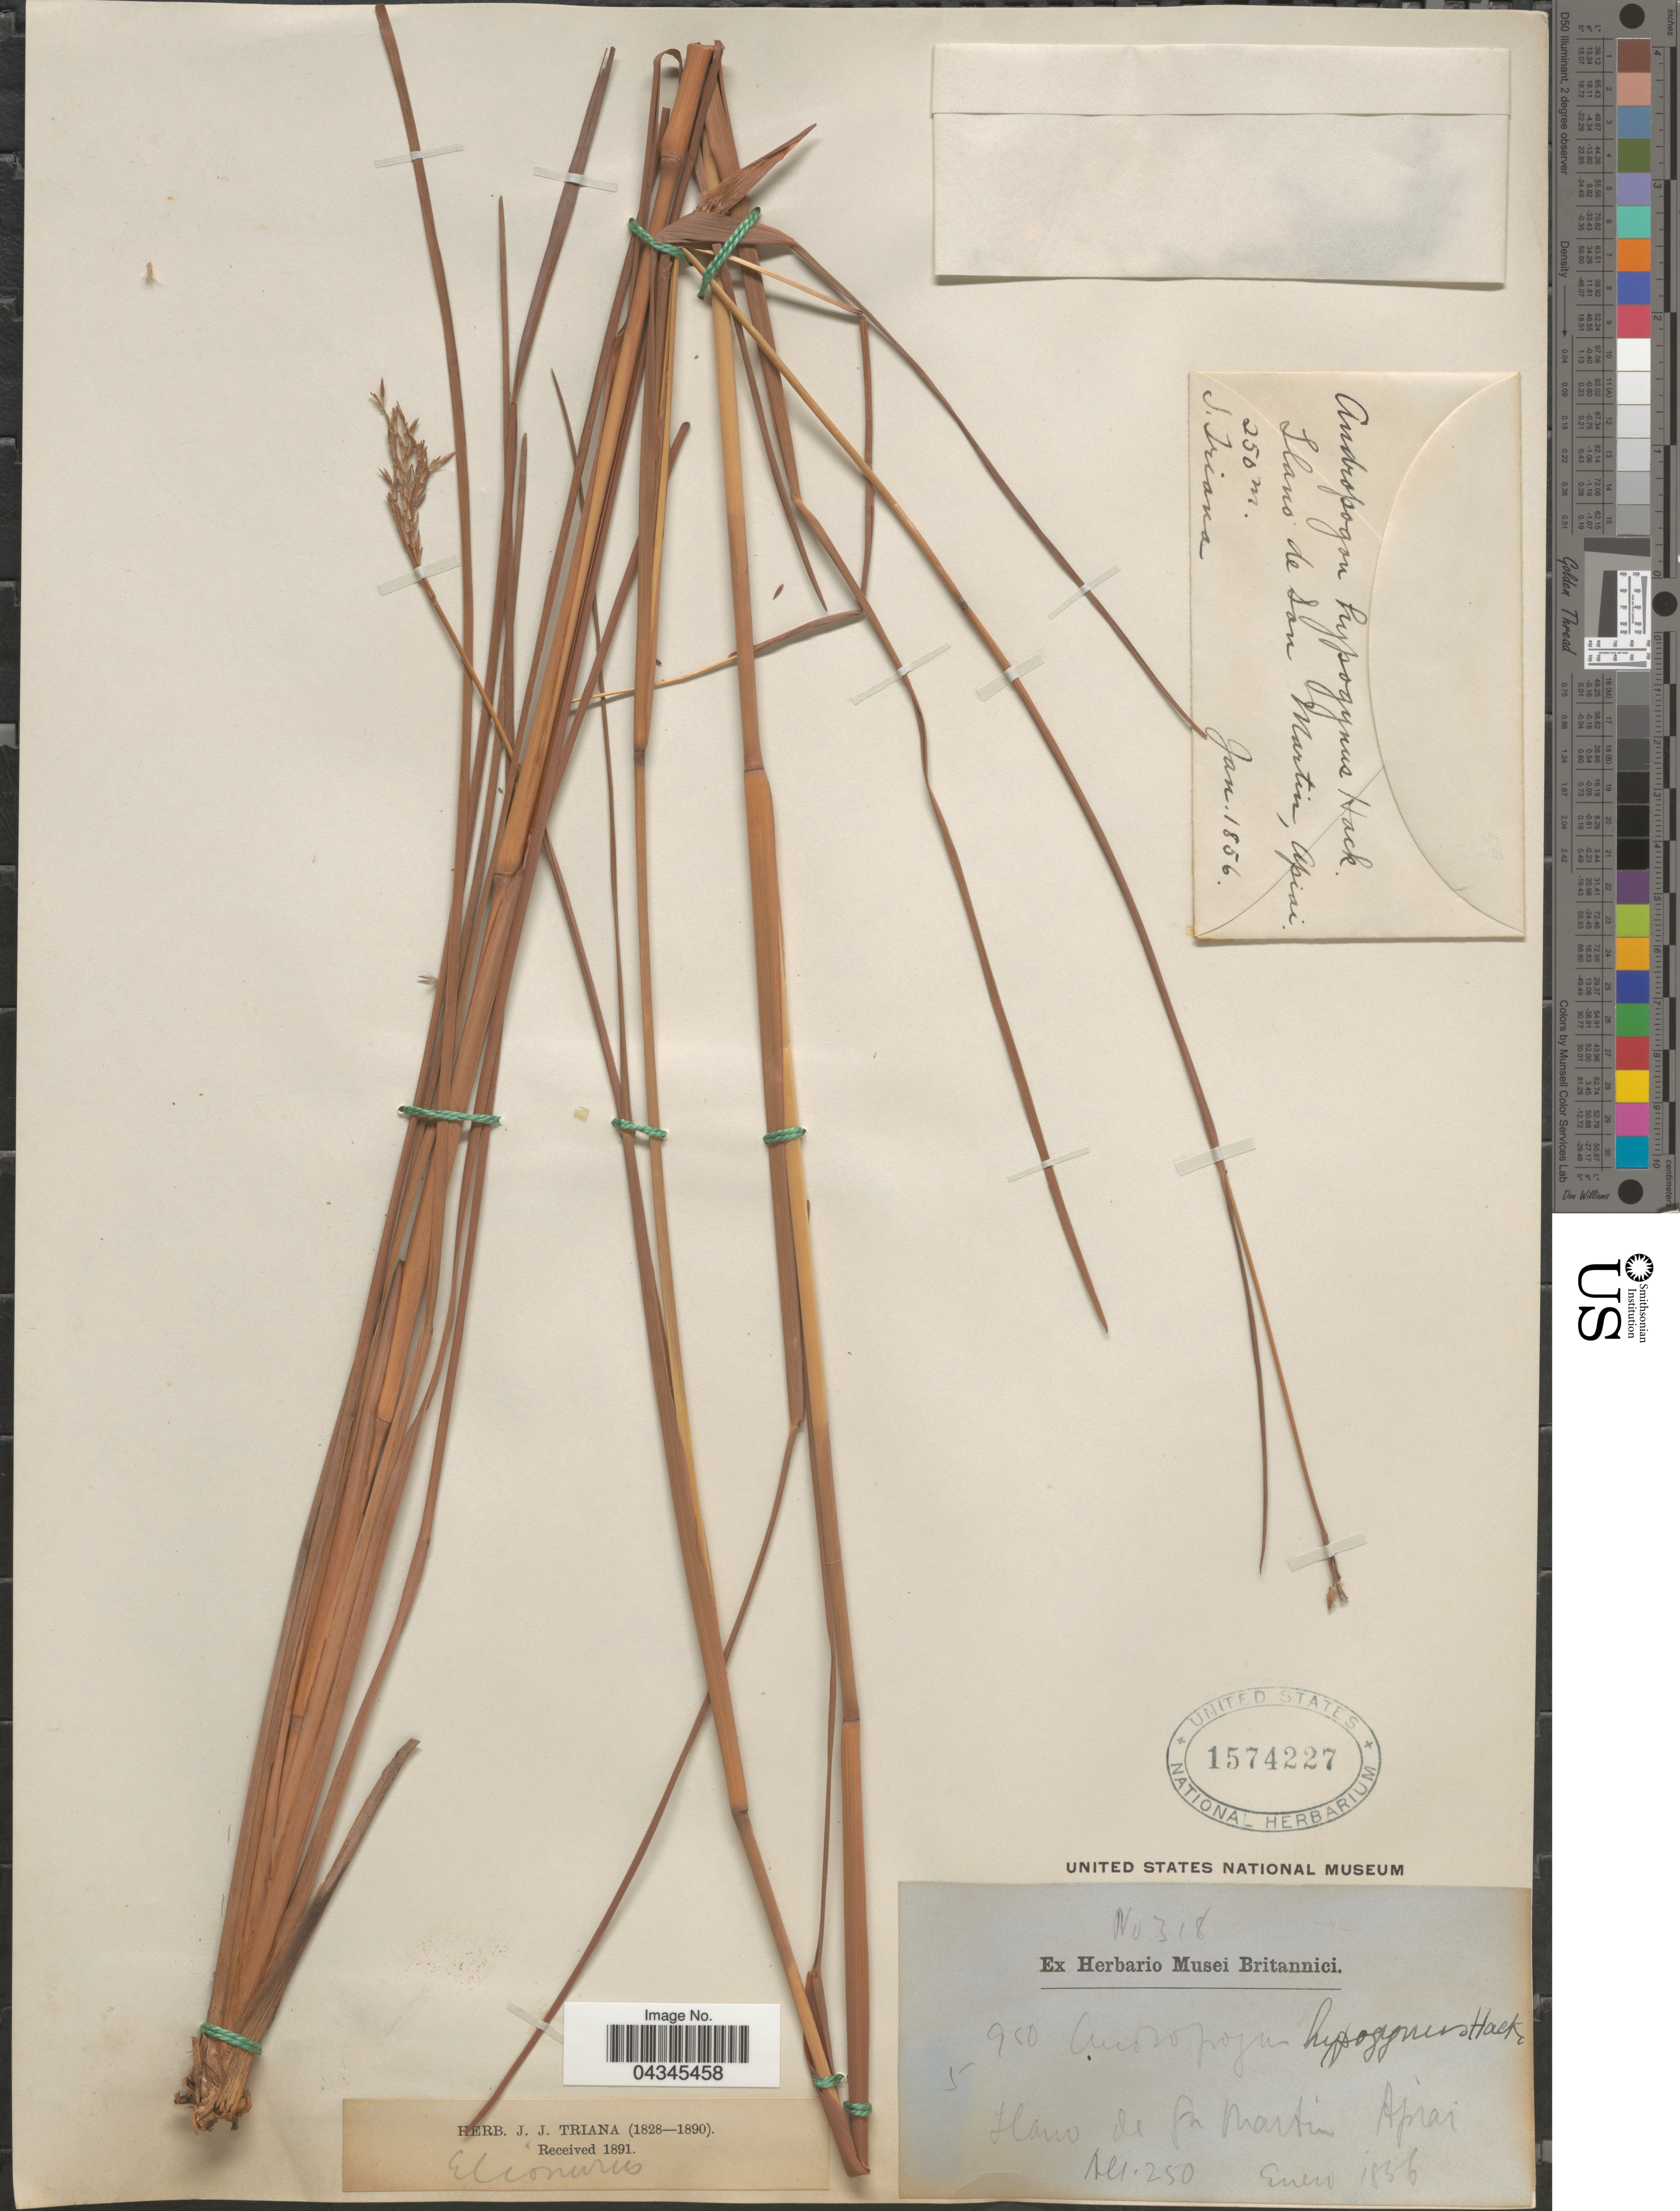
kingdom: Plantae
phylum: Tracheophyta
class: Liliopsida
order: Poales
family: Poaceae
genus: Andropogon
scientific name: Andropogon hypogynus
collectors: J. Triana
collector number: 318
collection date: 1856-01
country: Colombia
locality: Llano de San Martin, Apiai.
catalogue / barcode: US 1574227